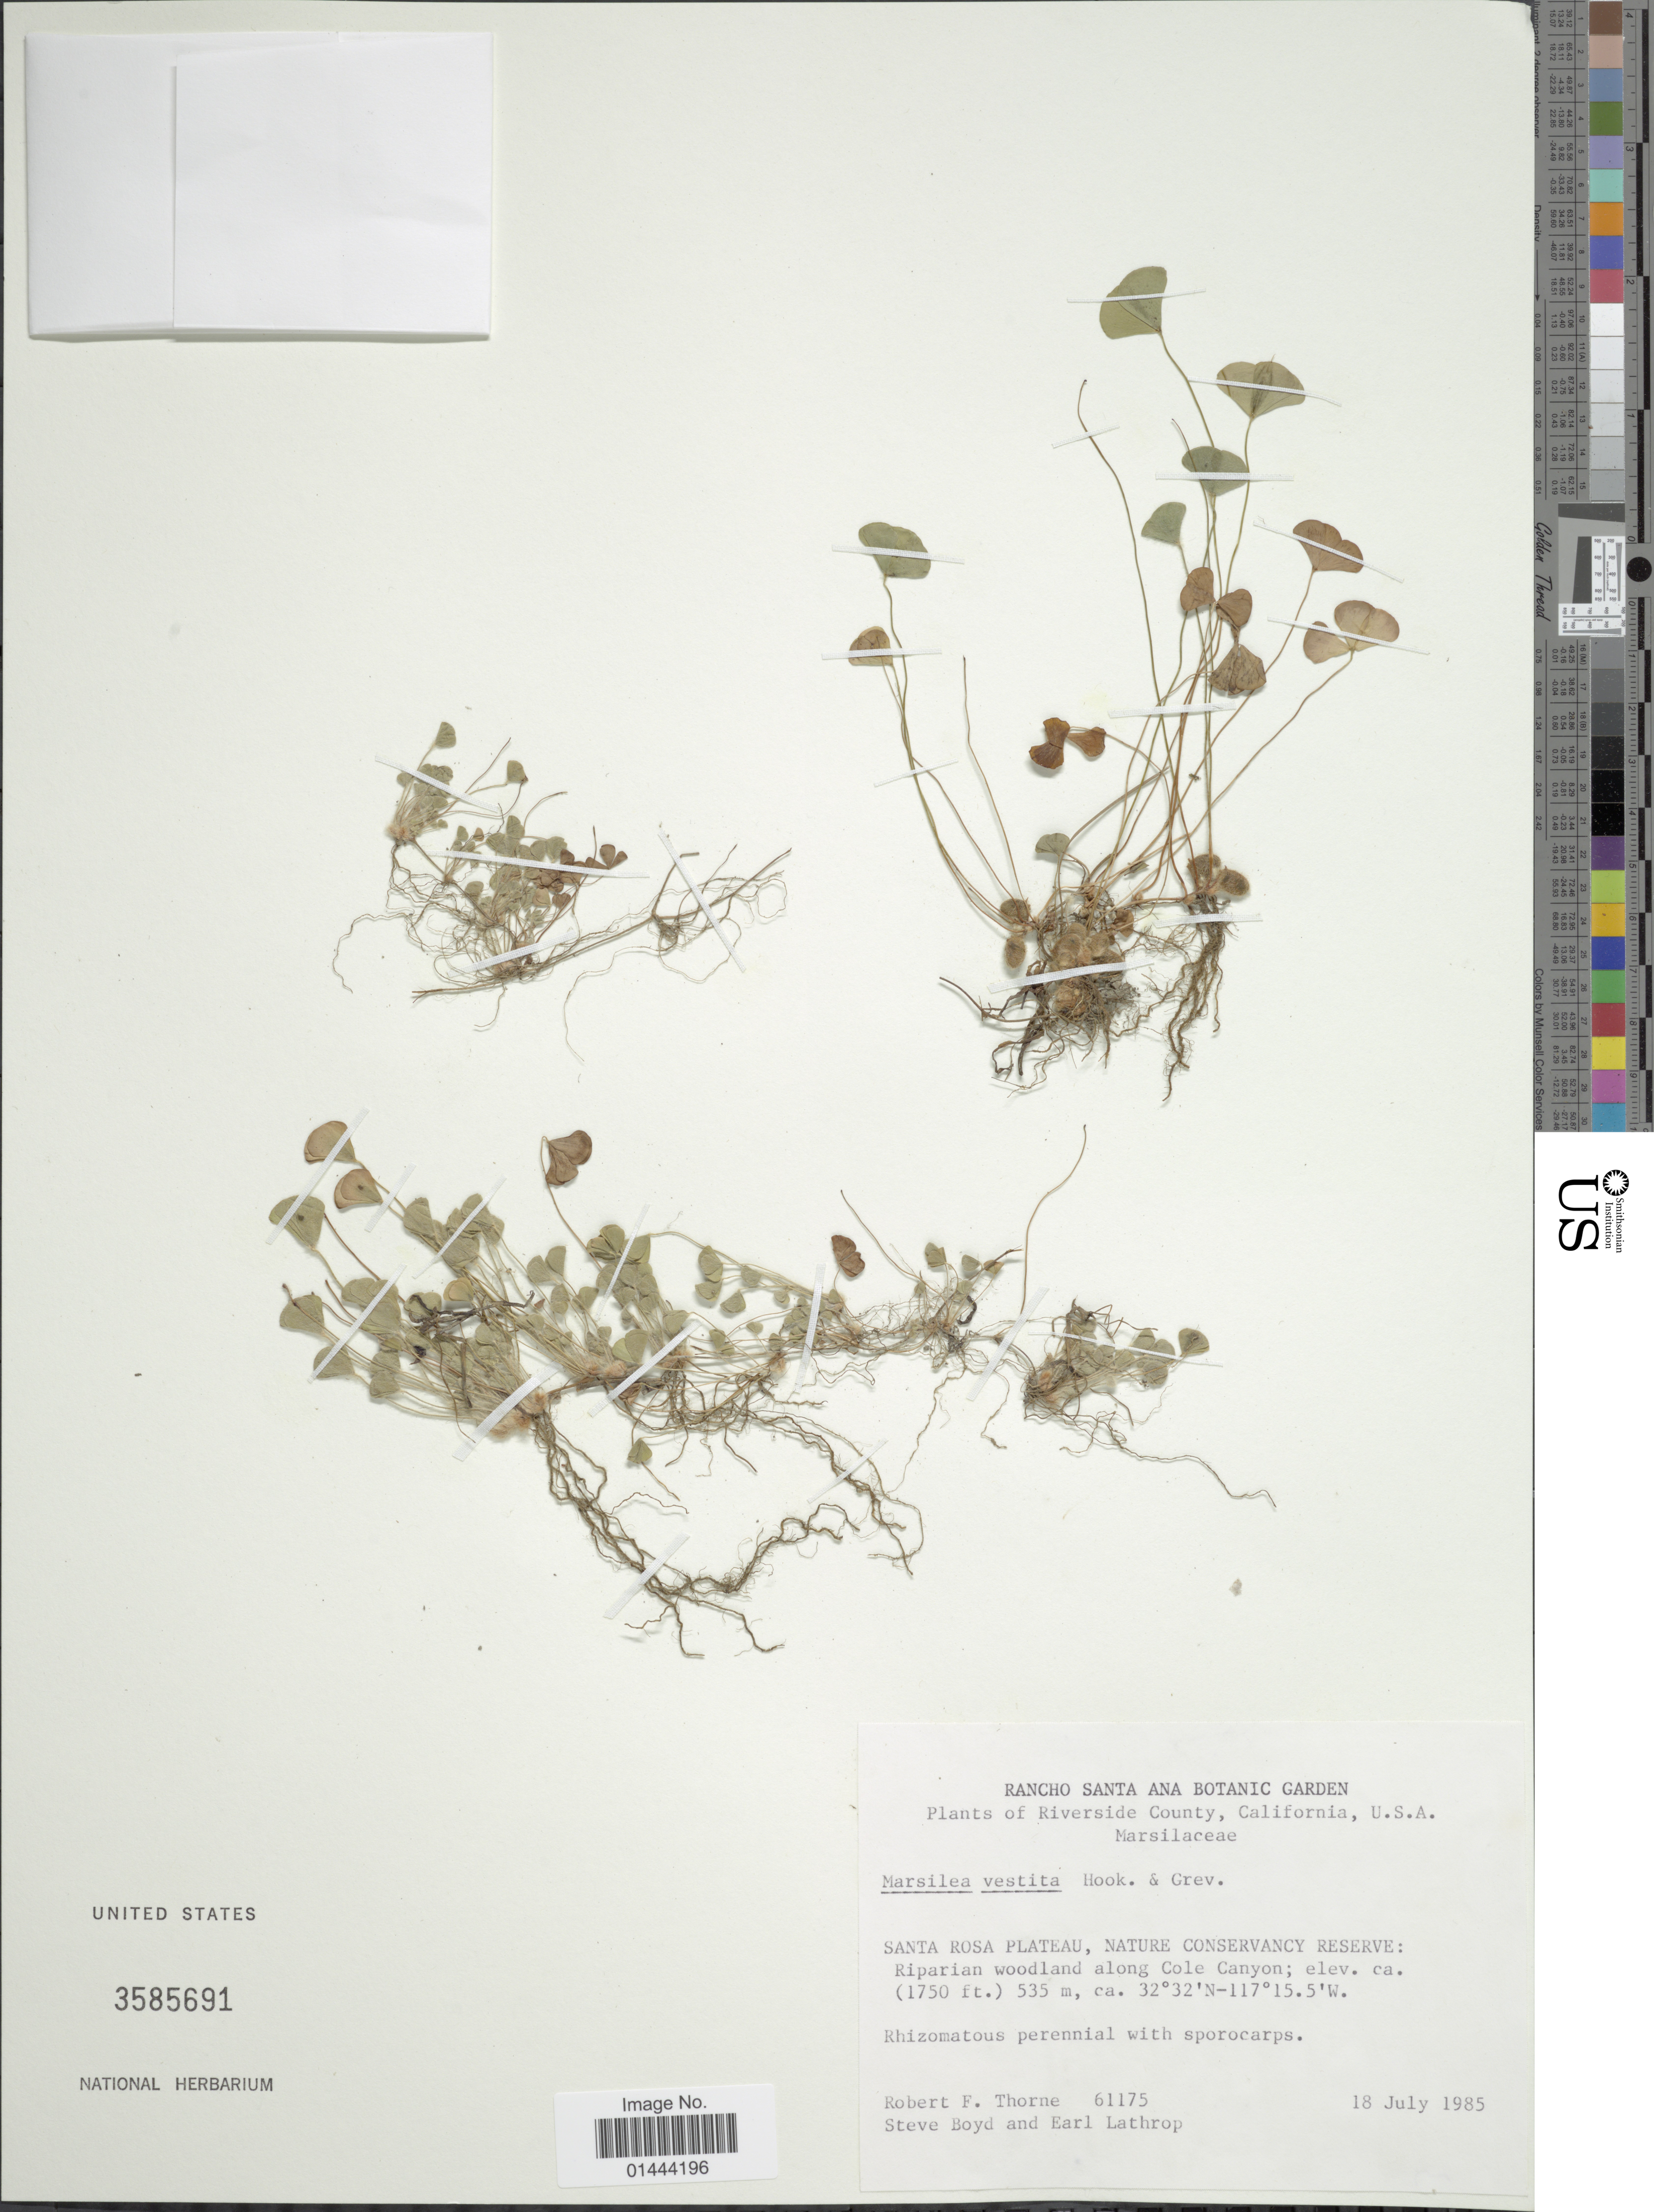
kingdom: Plantae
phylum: Tracheophyta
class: Polypodiopsida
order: Salviniales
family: Marsileaceae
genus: Marsilea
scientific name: Marsilea vestita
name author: Hook. & Grev.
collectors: R. F. Thorne, S. Boyd & E. W. Lathrop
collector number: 61175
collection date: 1985-07-18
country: United States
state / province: California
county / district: Riverside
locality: Riverside County, Santa Rosa Plateau, Nature Conservancy Reserve: Riparian woodland along Cole Canyon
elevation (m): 533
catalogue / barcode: US 3885691